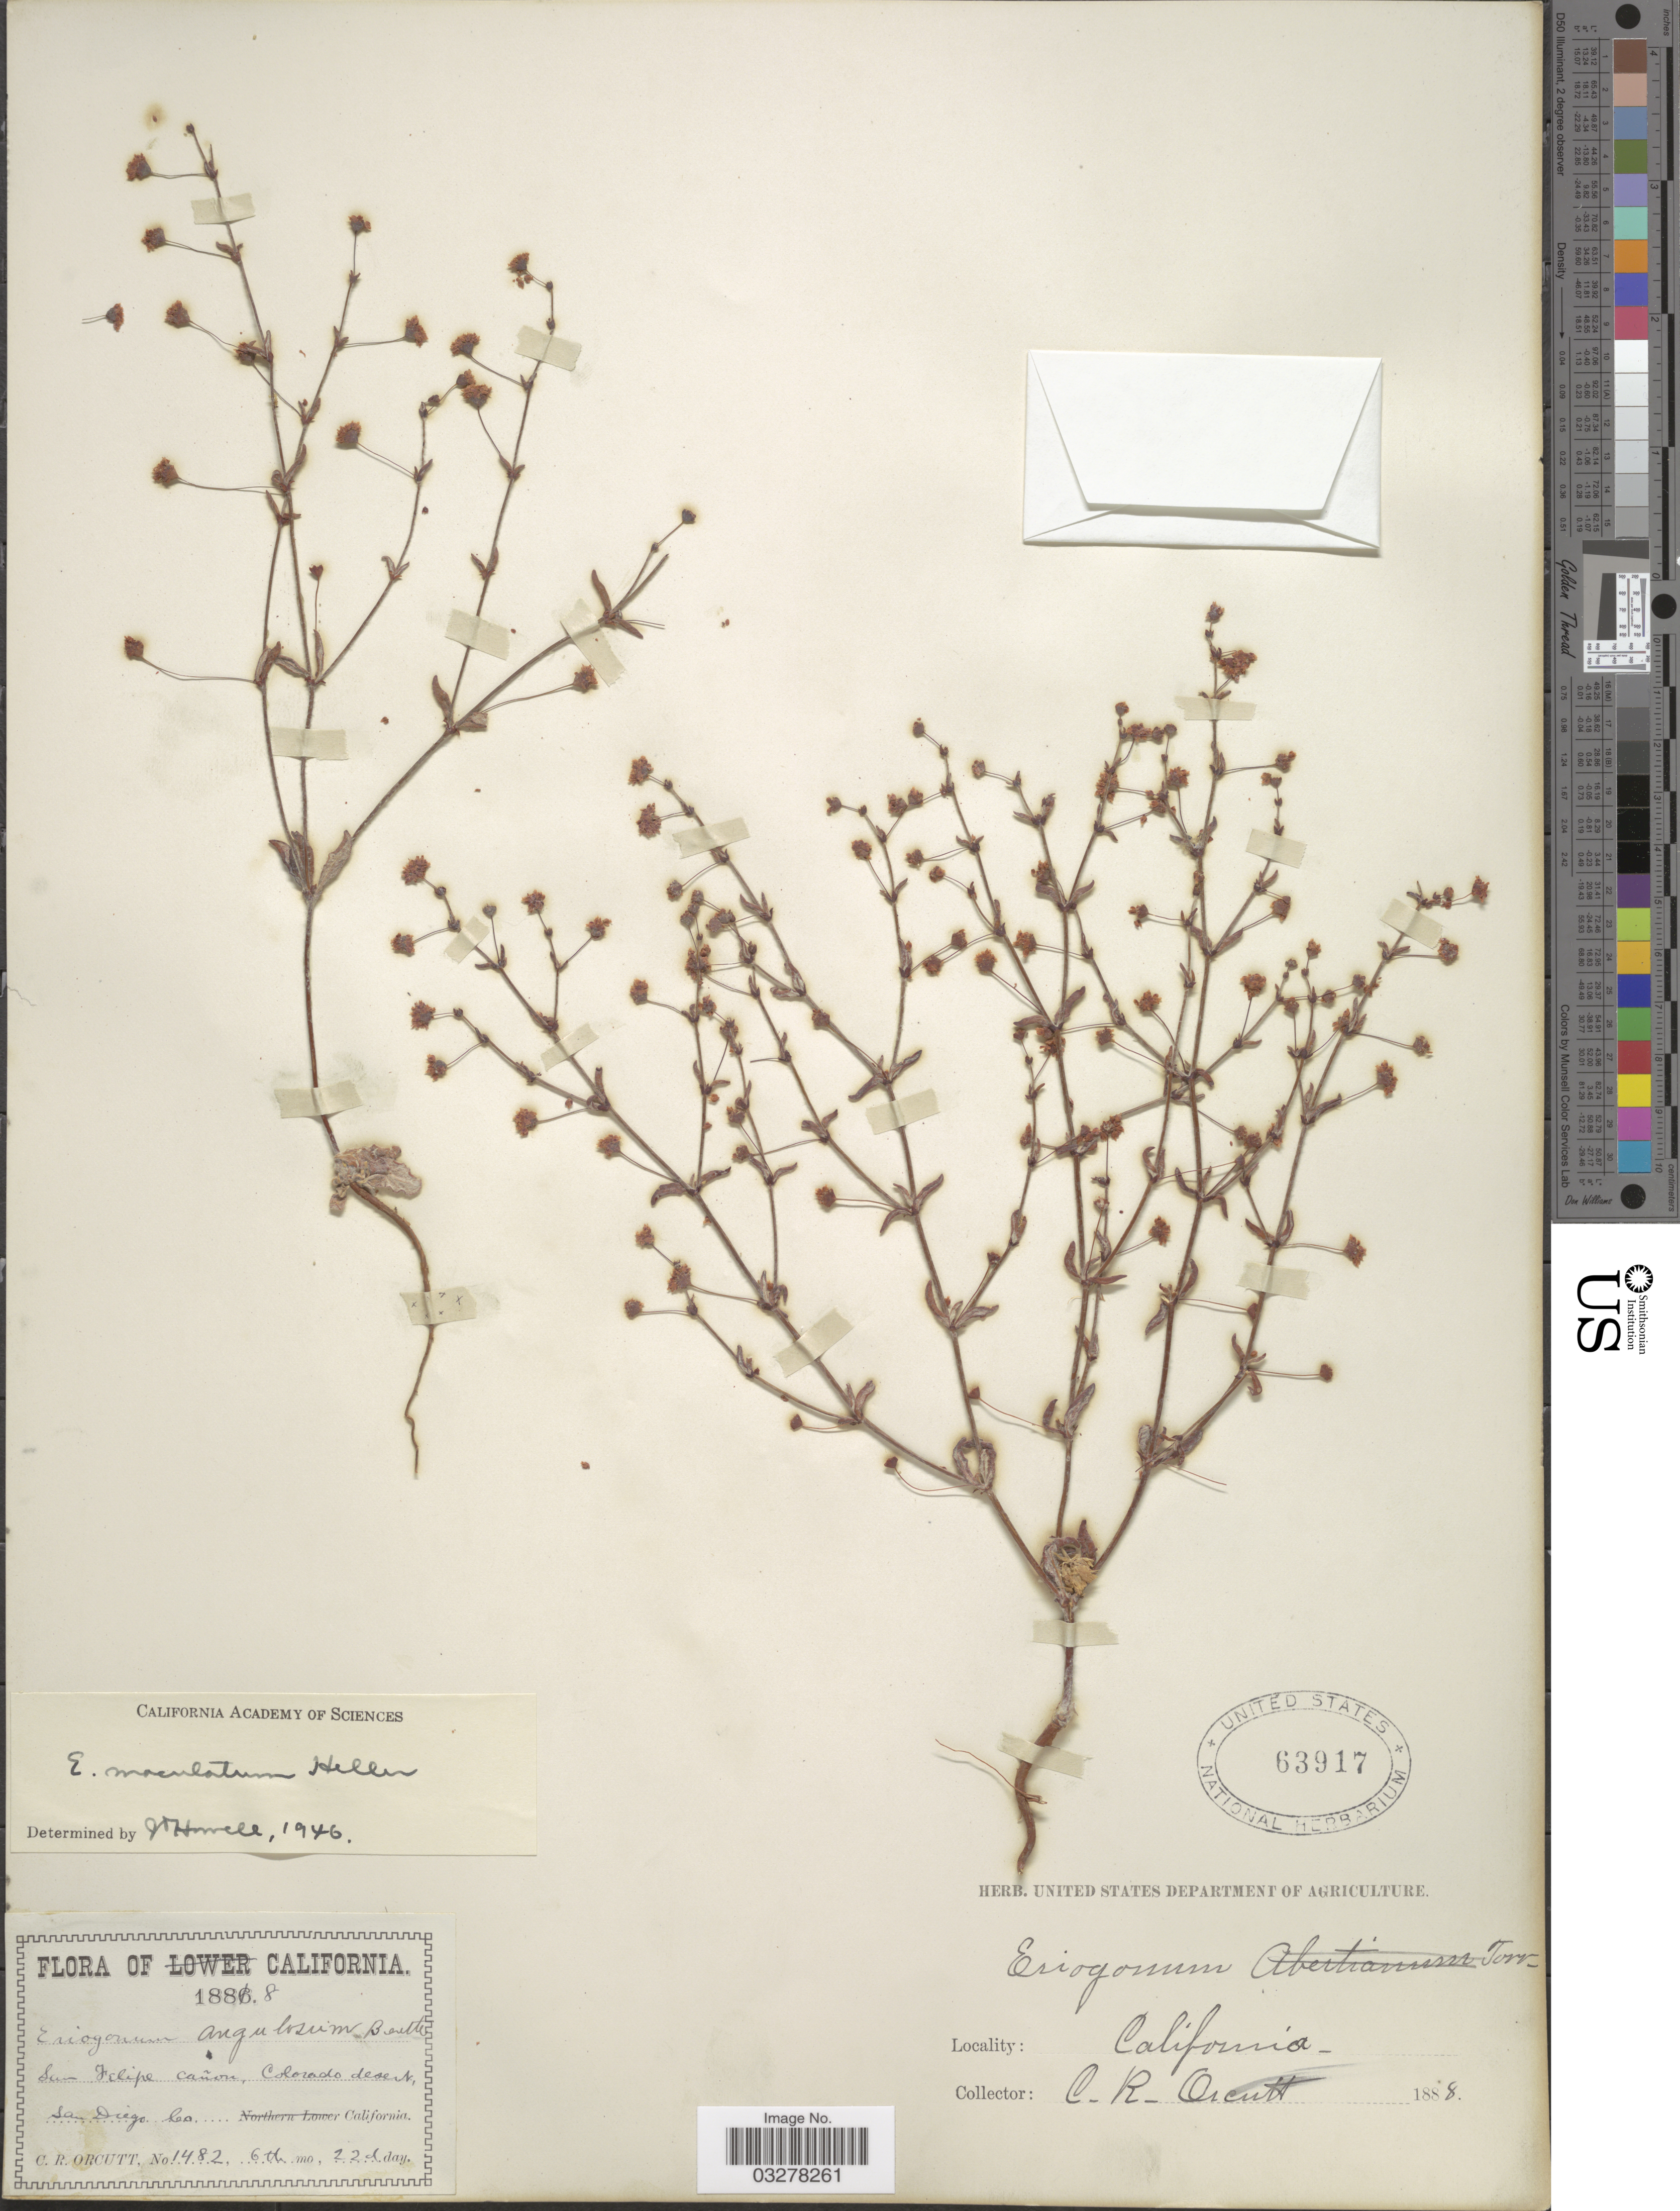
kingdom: Plantae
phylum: Tracheophyta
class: Magnoliopsida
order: Caryophyllales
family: Polygonaceae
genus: Eriogonum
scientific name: Eriogonum maculatum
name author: A. Heller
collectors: C. R. Orcutt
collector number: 1482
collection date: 1888-06-22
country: United States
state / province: California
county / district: San Diego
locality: San Felipe Cañon, Colorado desert, San Diego Co.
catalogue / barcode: US 63917